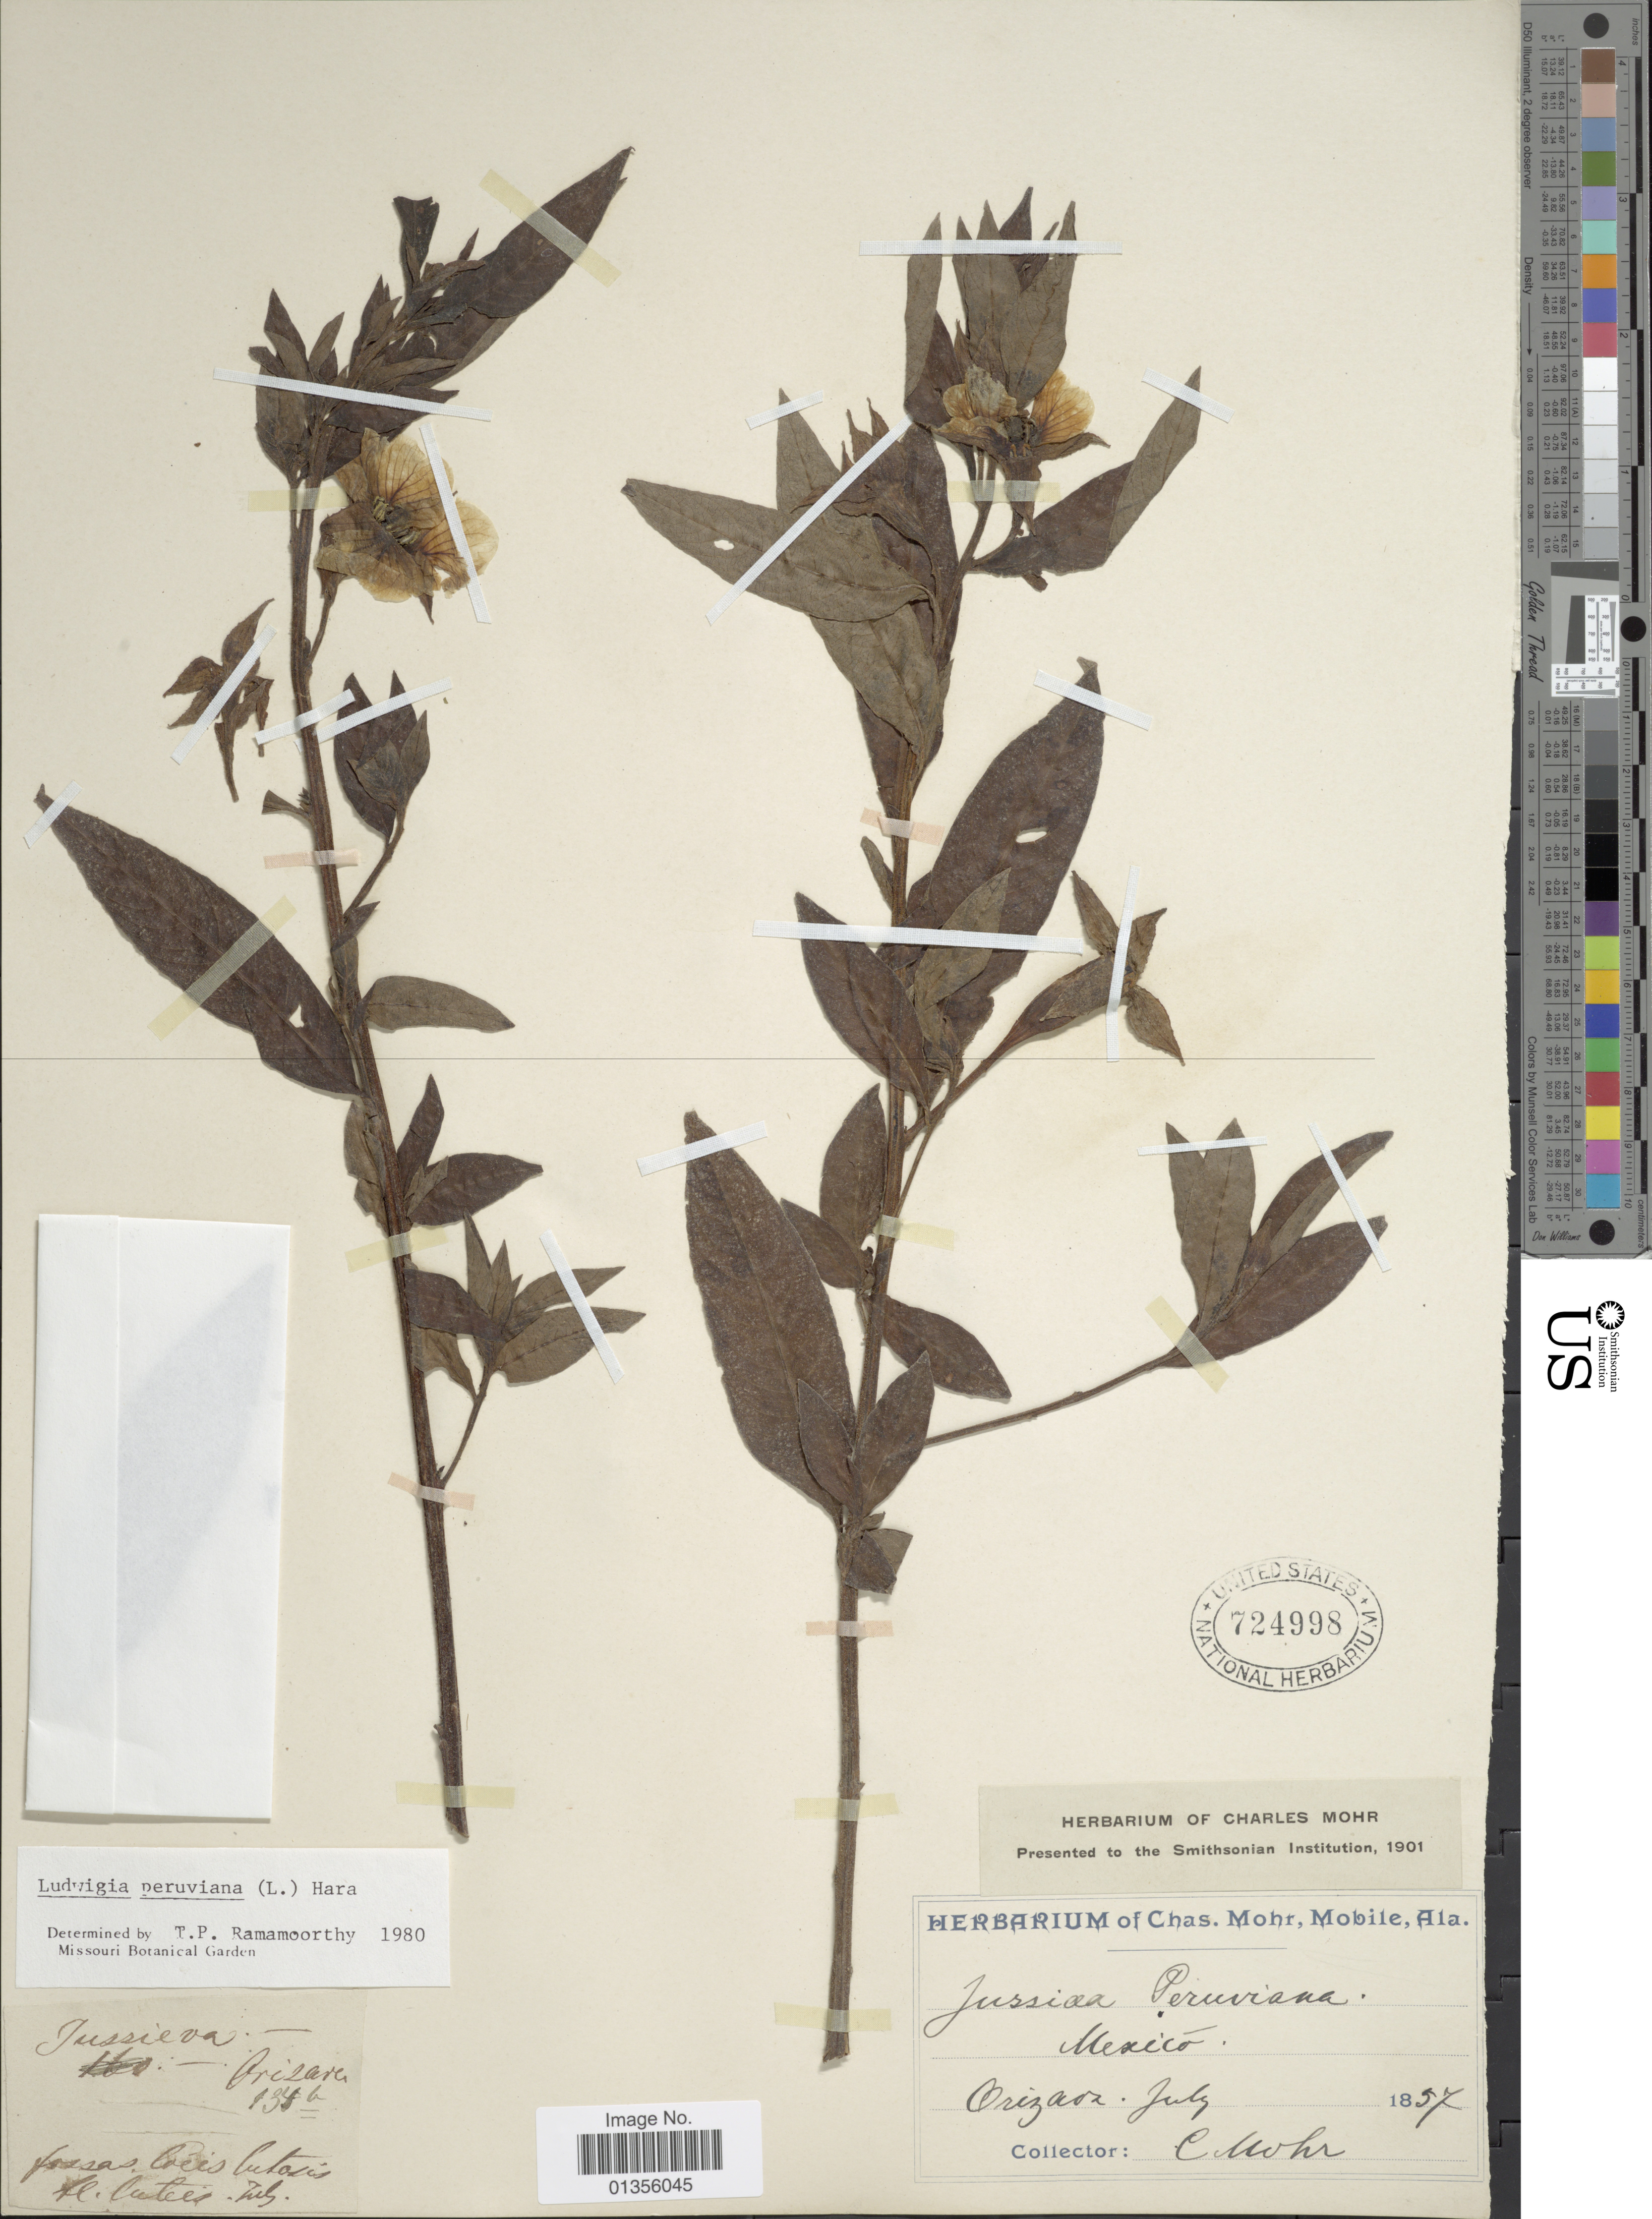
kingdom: Plantae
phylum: Tracheophyta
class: Magnoliopsida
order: Myrtales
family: Onagraceae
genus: Ludwigia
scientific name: Ludwigia peruviana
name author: (L.) H. Hara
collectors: C. T. Mohr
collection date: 1857-07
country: Mexico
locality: Orizava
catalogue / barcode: US 724998